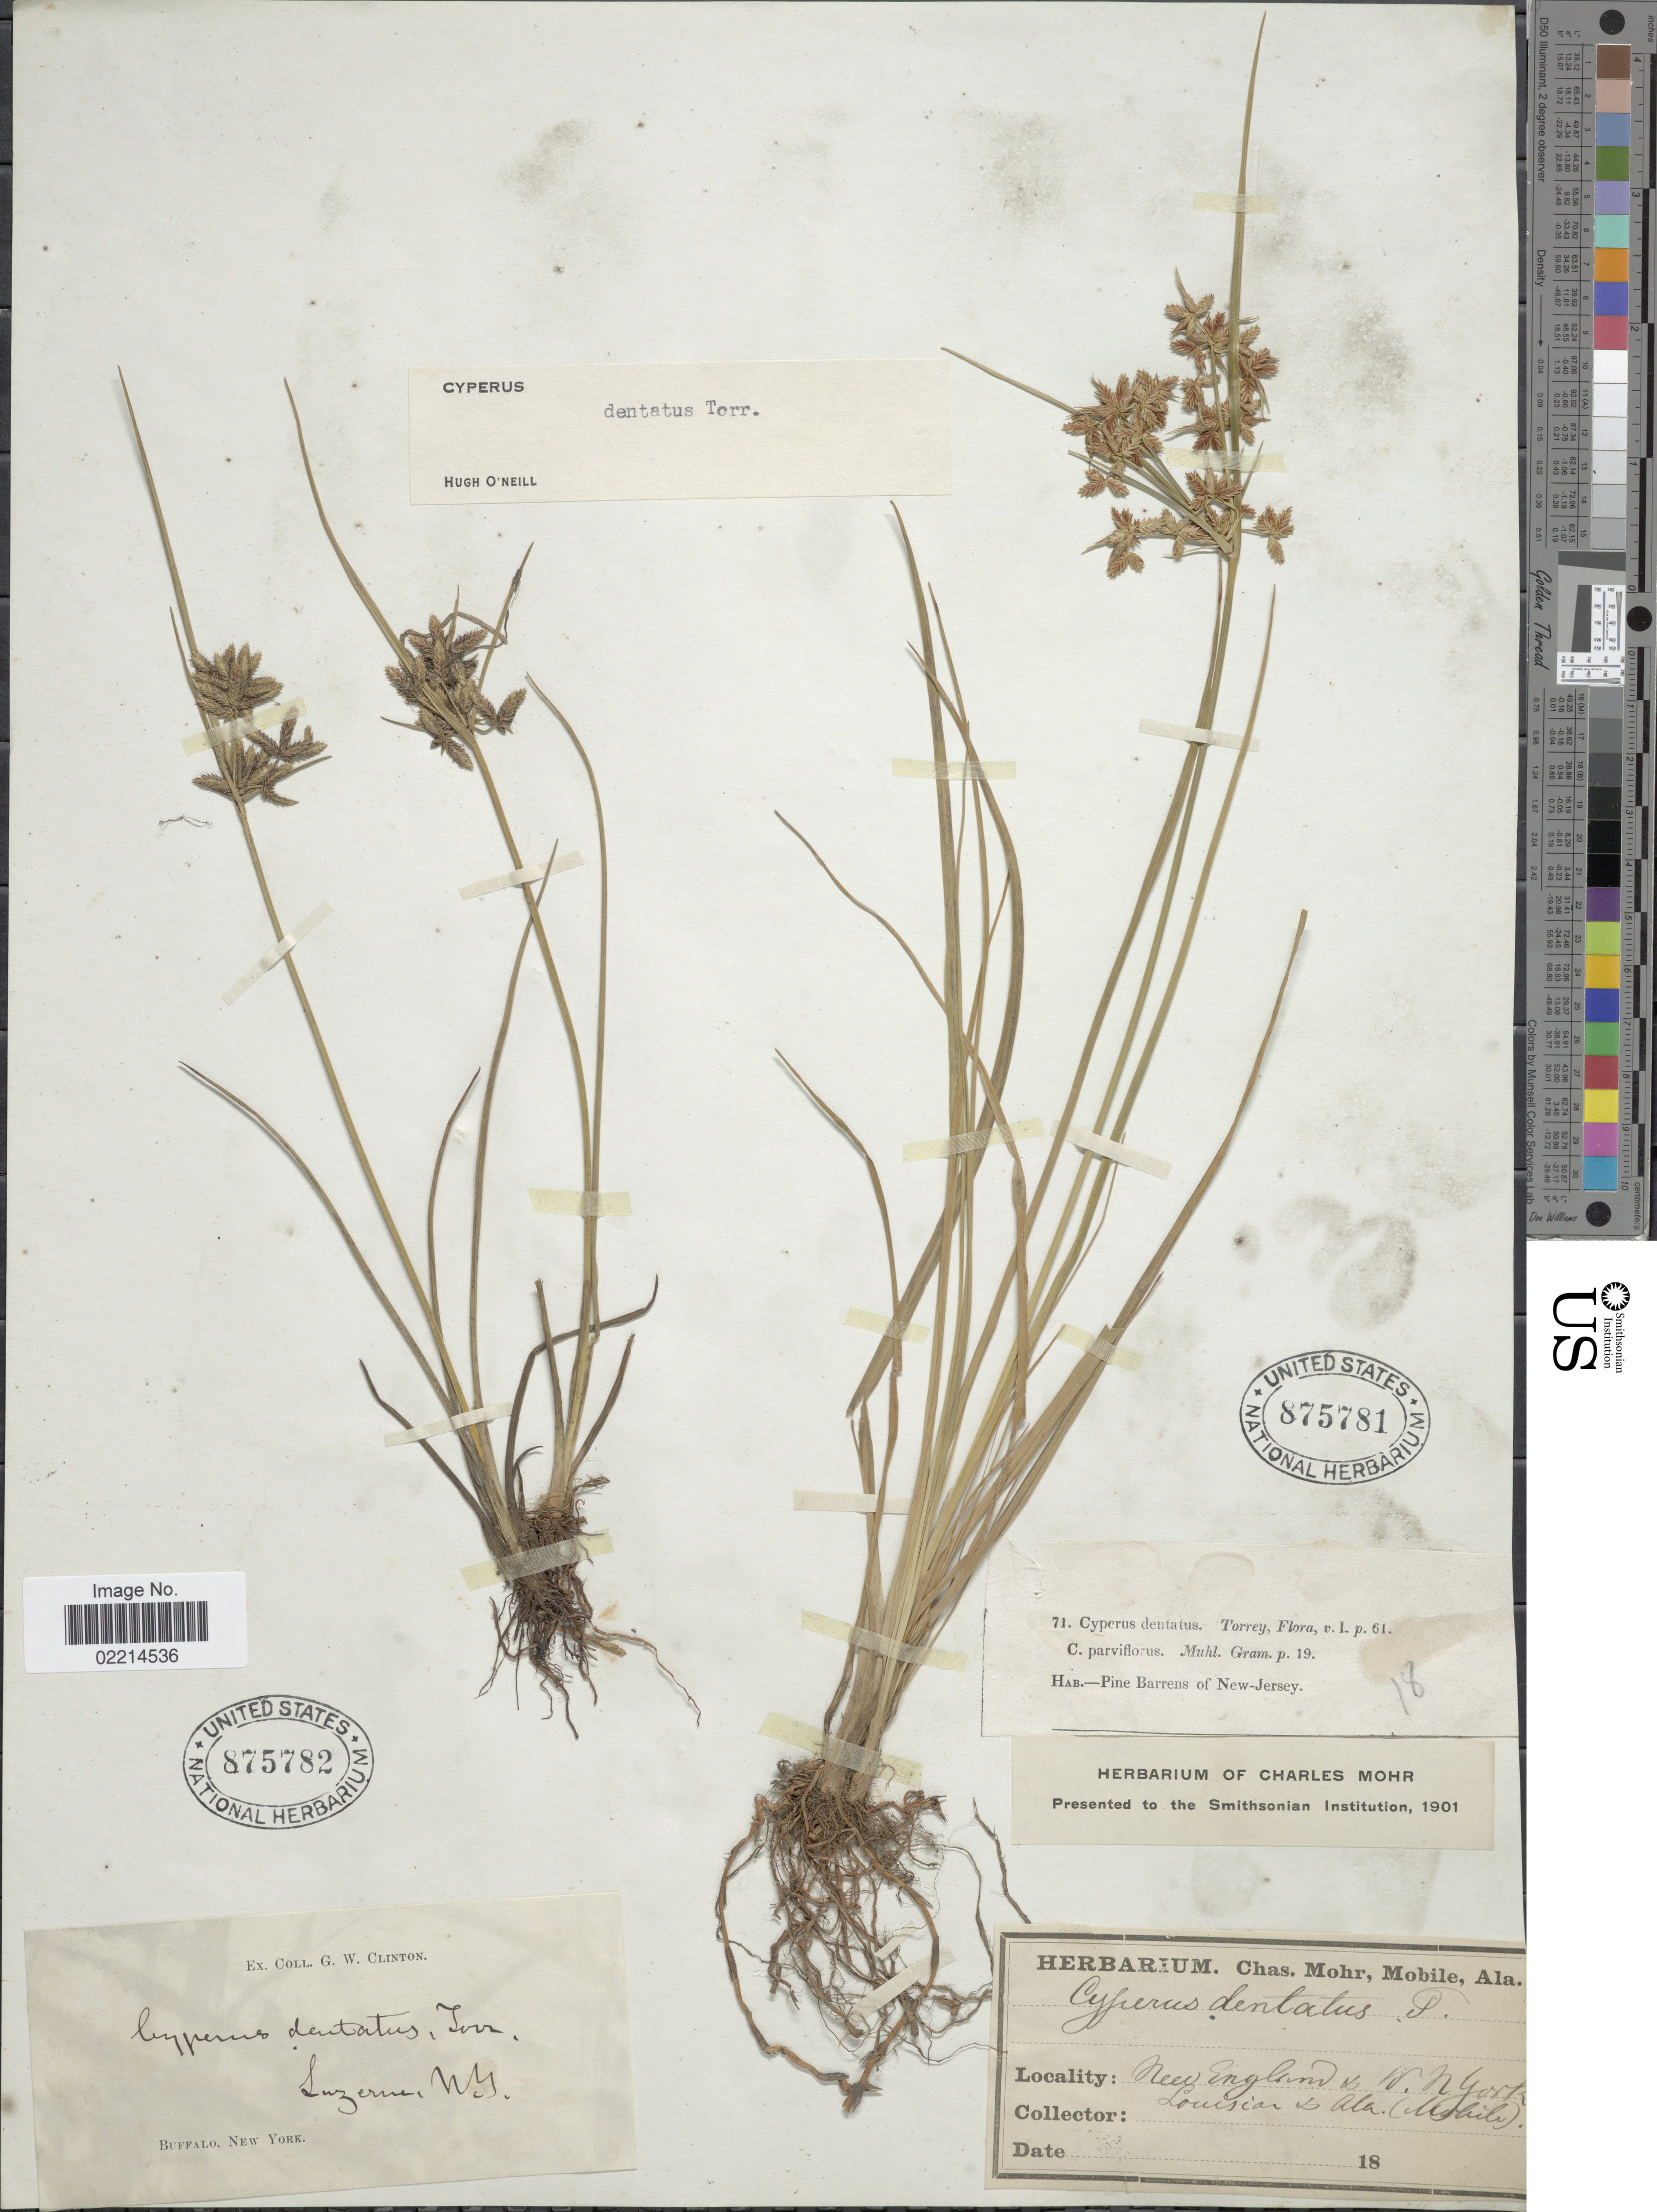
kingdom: Plantae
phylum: Tracheophyta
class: Liliopsida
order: Poales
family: Cyperaceae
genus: Cyperus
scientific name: Cyperus dentatus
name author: Torr.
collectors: G. W. Clinton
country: United States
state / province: New York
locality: Luzerne, Buffalo.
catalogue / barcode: US 875782-2